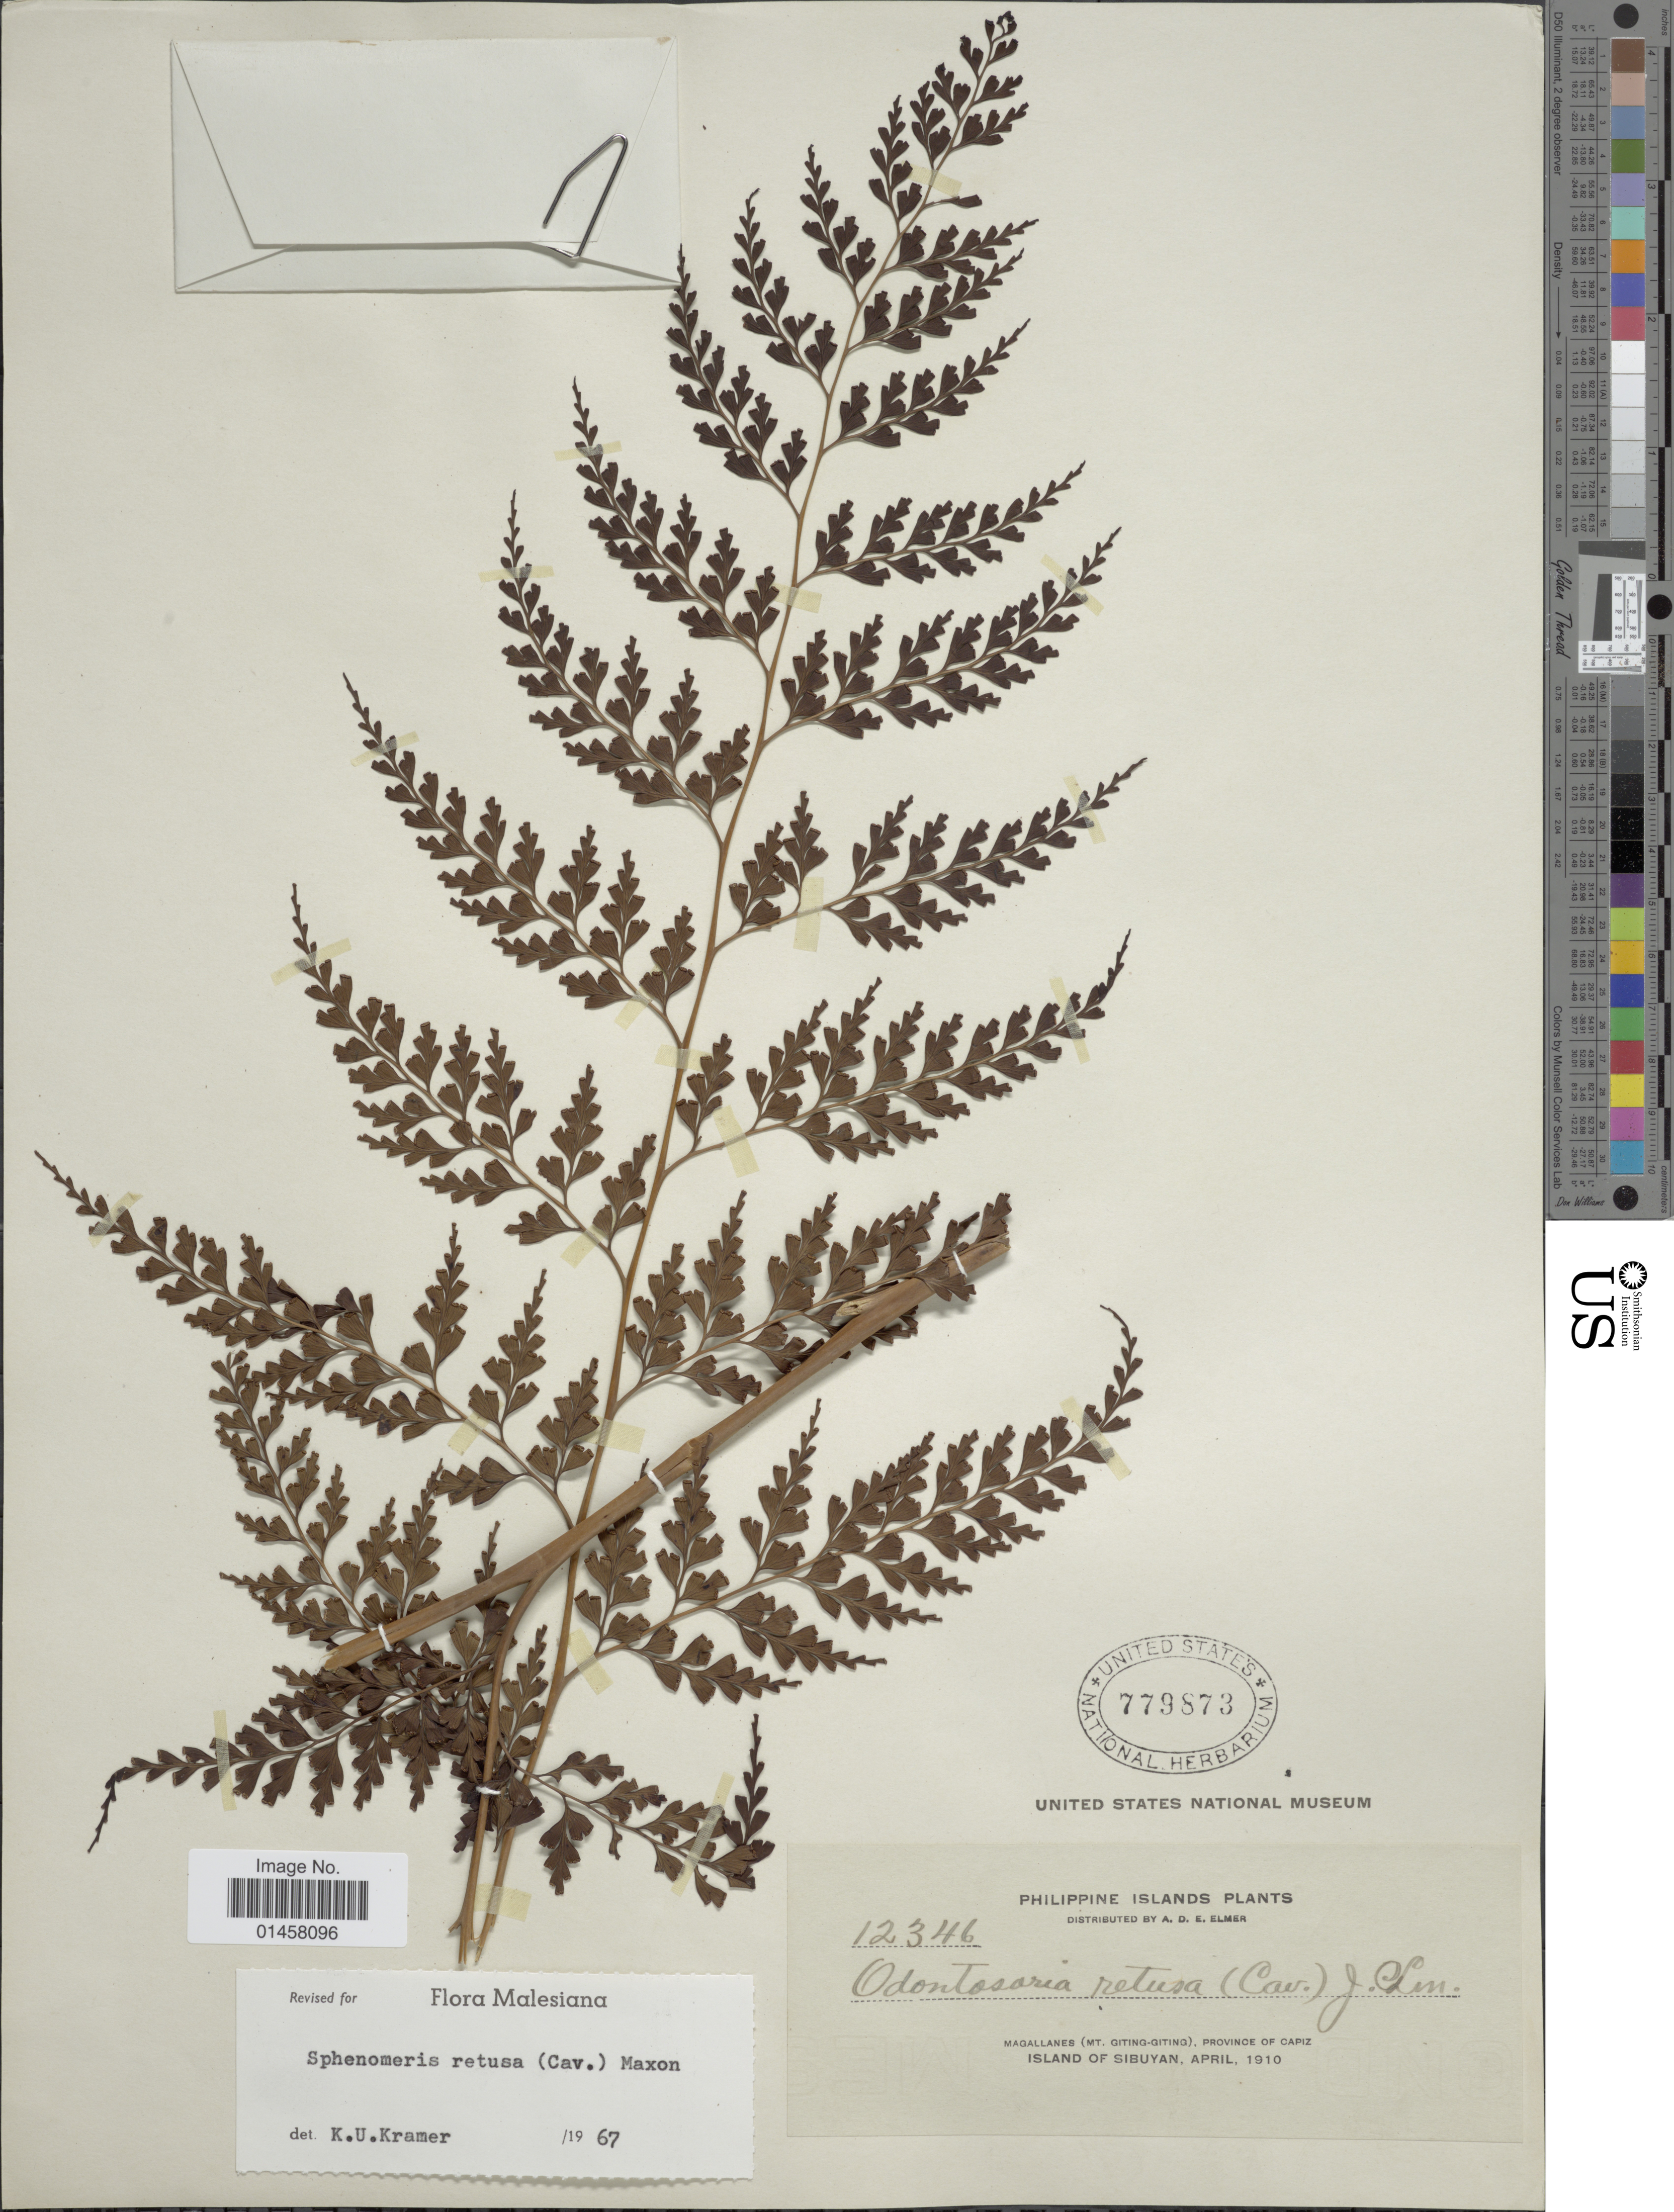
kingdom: Plantae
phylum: Tracheophyta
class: Polypodiopsida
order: Polypodiales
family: Lindsaeaceae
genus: Sphenomeris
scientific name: Sphenomeris retusa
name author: (Cav.) Maxim.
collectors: A. D. E. Elmer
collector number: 12346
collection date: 1910-04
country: Philippines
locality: Philippine Islands, Magallanes(Mt. Giting-Giting), province of Capiz, Island of Sibuyan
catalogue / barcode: US 779873